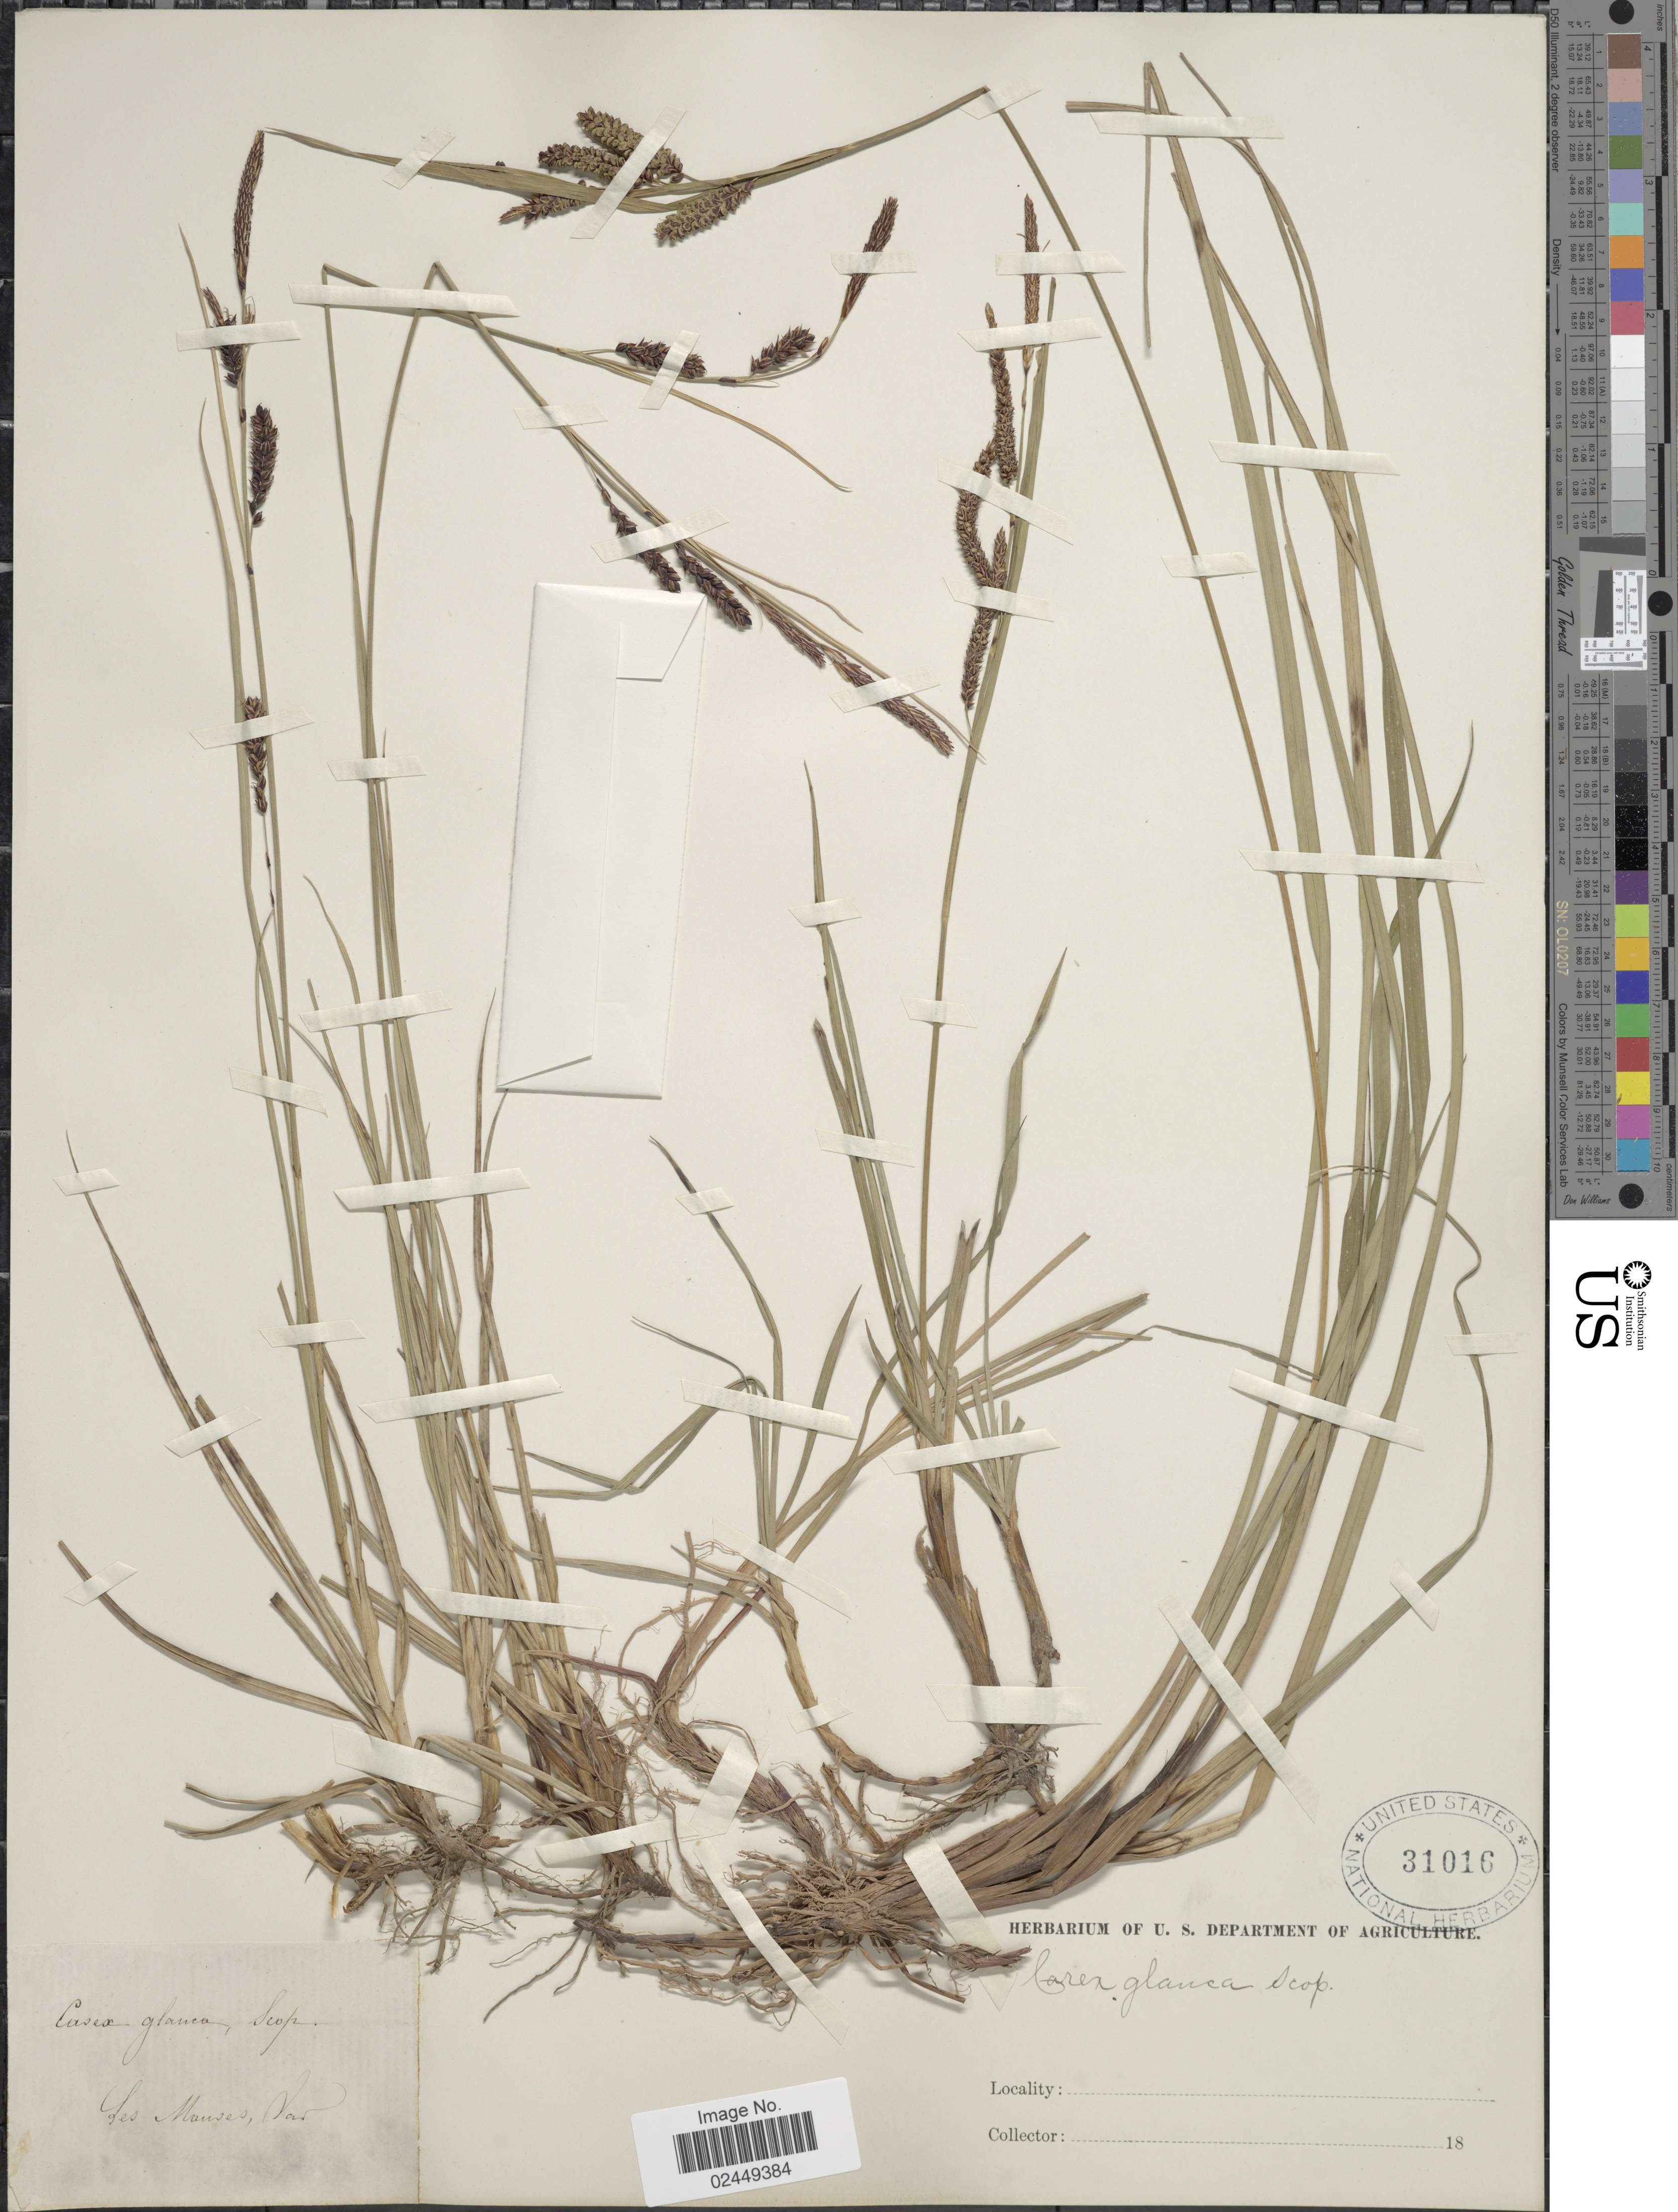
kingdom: Plantae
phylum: Tracheophyta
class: Liliopsida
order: Poales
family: Cyperaceae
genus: Carex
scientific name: Carex flacca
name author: Schreb.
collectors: ex herb. U. S. Department of Agriculture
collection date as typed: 18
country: France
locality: Les Mauses, Var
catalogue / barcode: US 31016